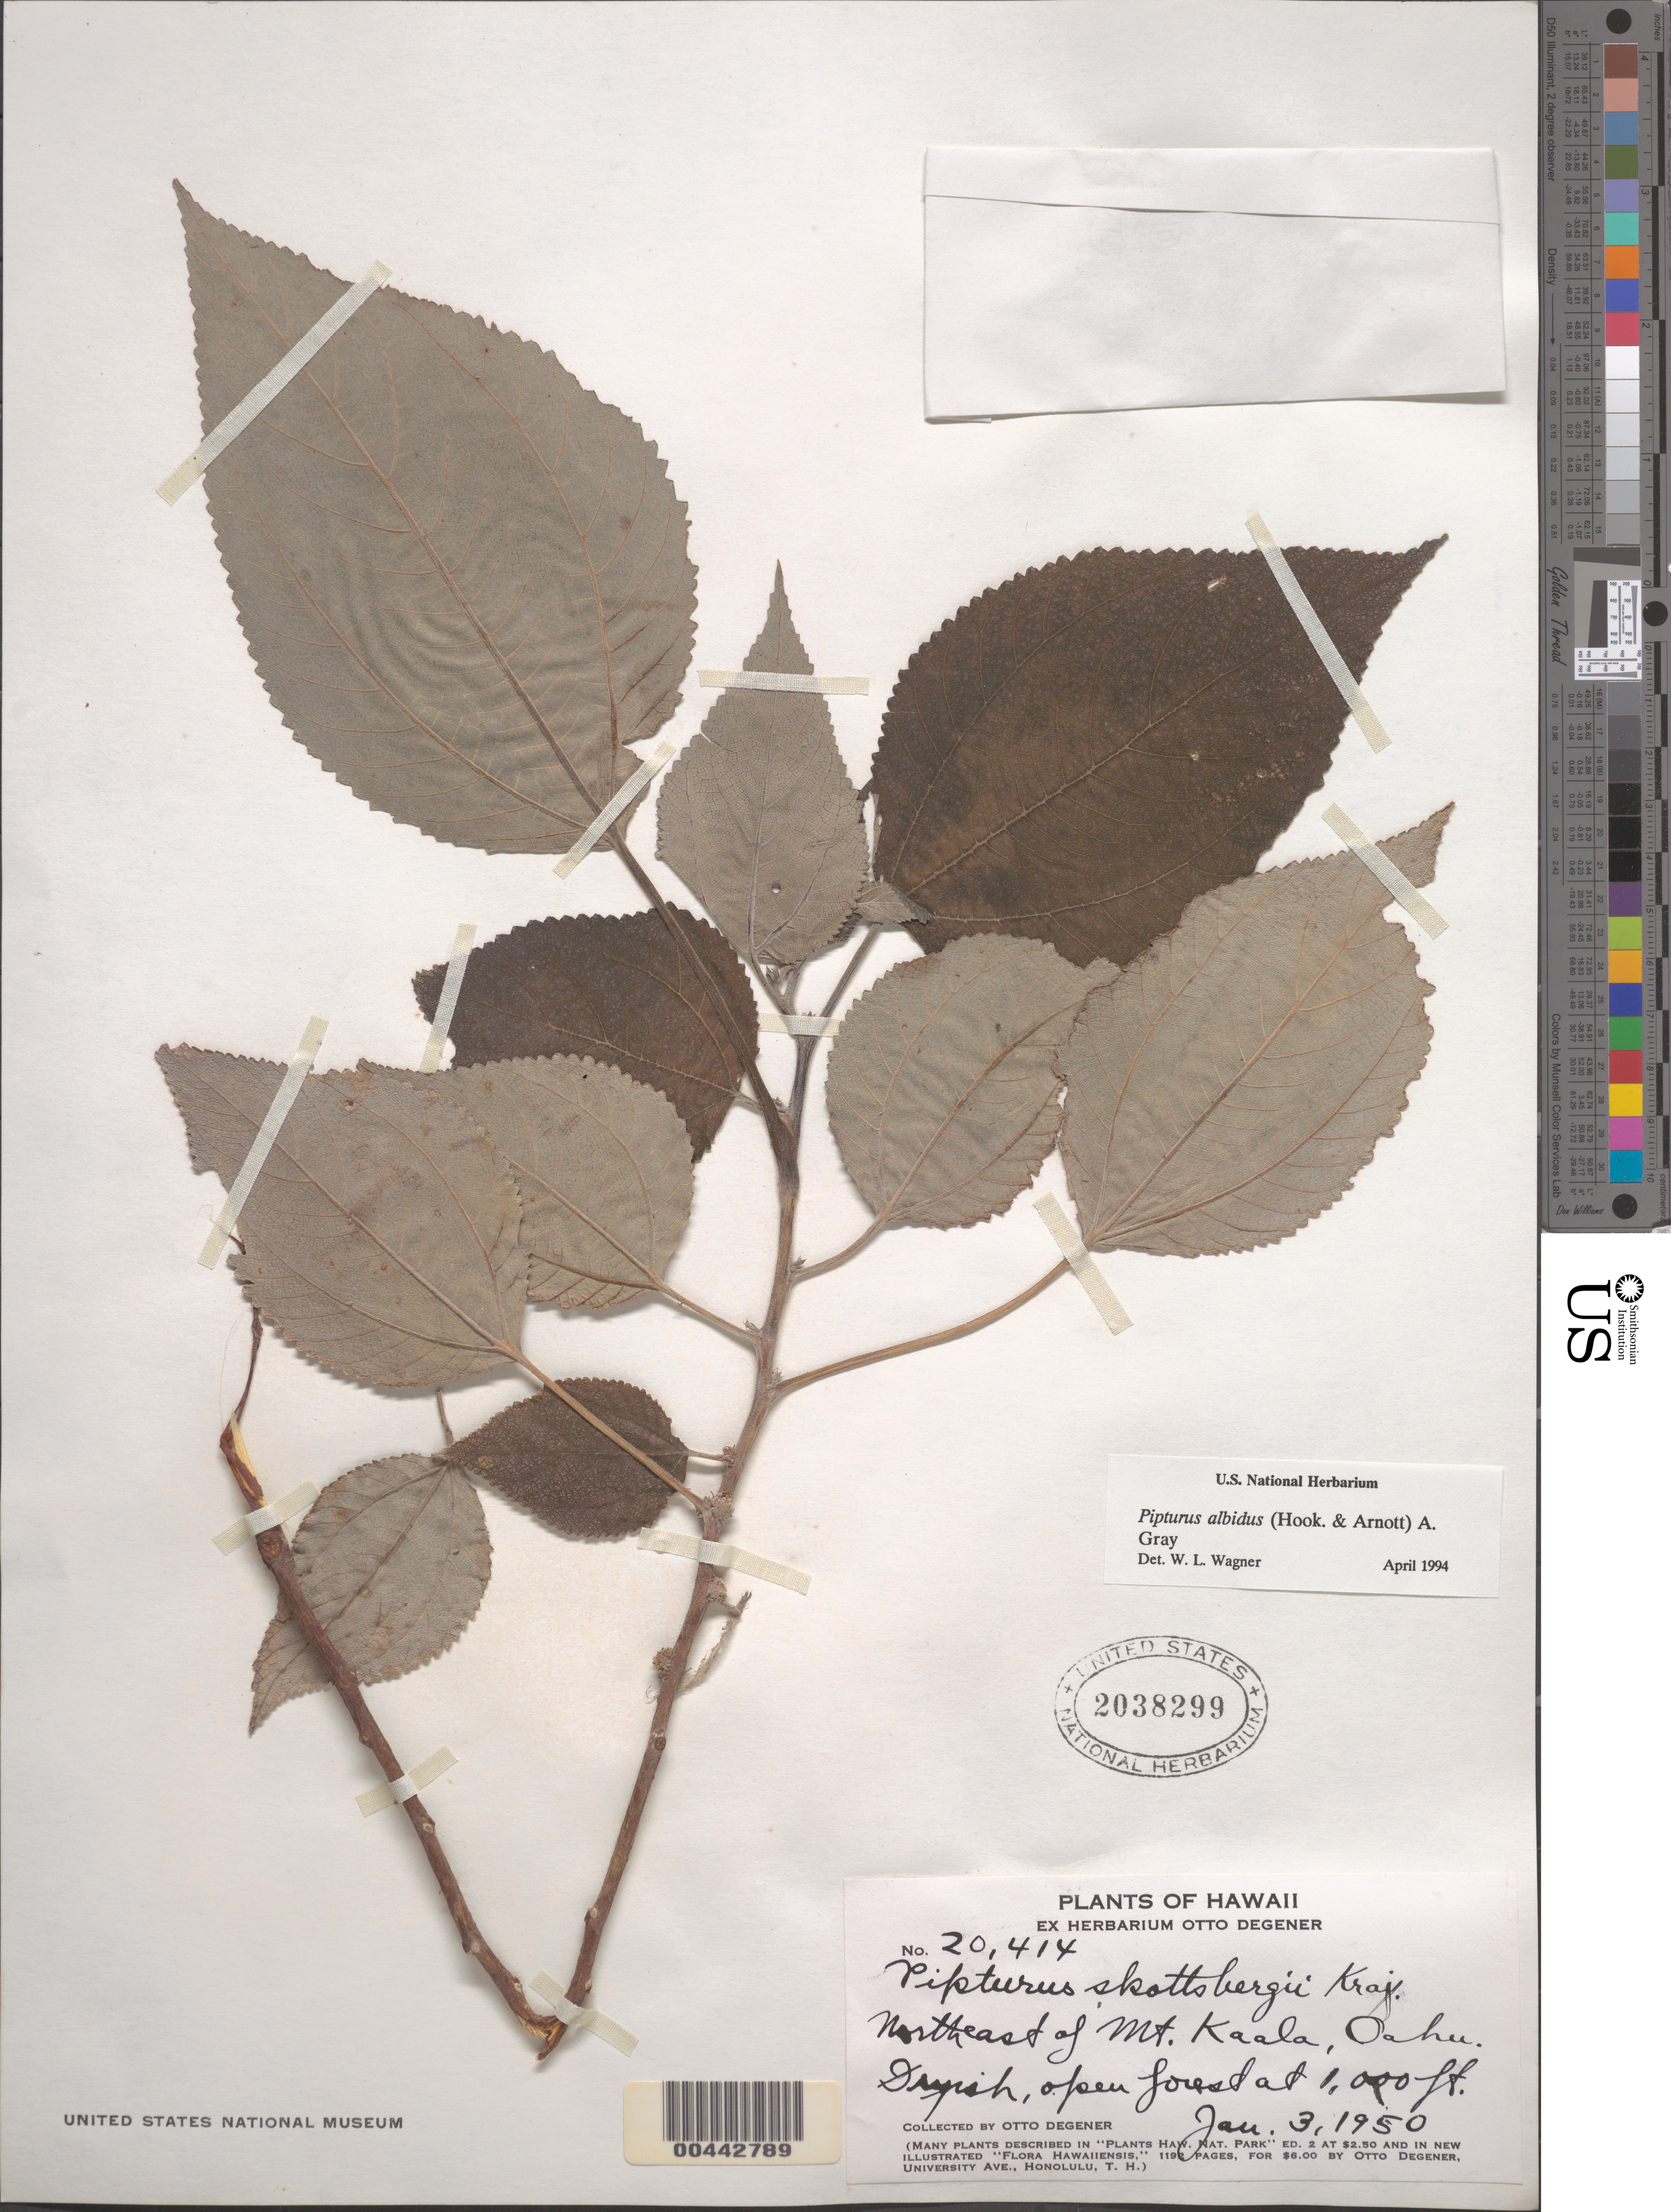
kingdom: Plantae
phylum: Tracheophyta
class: Magnoliopsida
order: Rosales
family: Urticaceae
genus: Pipturus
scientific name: Pipturus albidus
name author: (Hook. & Arn.) A. Gray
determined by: Wagner, W. L., (BOT), Smithsonian Institution - National Museum of Natural History (UNITED STATES)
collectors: O. Degener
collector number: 20414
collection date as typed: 3 Jan 1950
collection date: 1950-01-03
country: United States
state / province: Hawaii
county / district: Honolulu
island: Oahu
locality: Northeast of Mt. Kaala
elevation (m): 305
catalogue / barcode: US 2038299